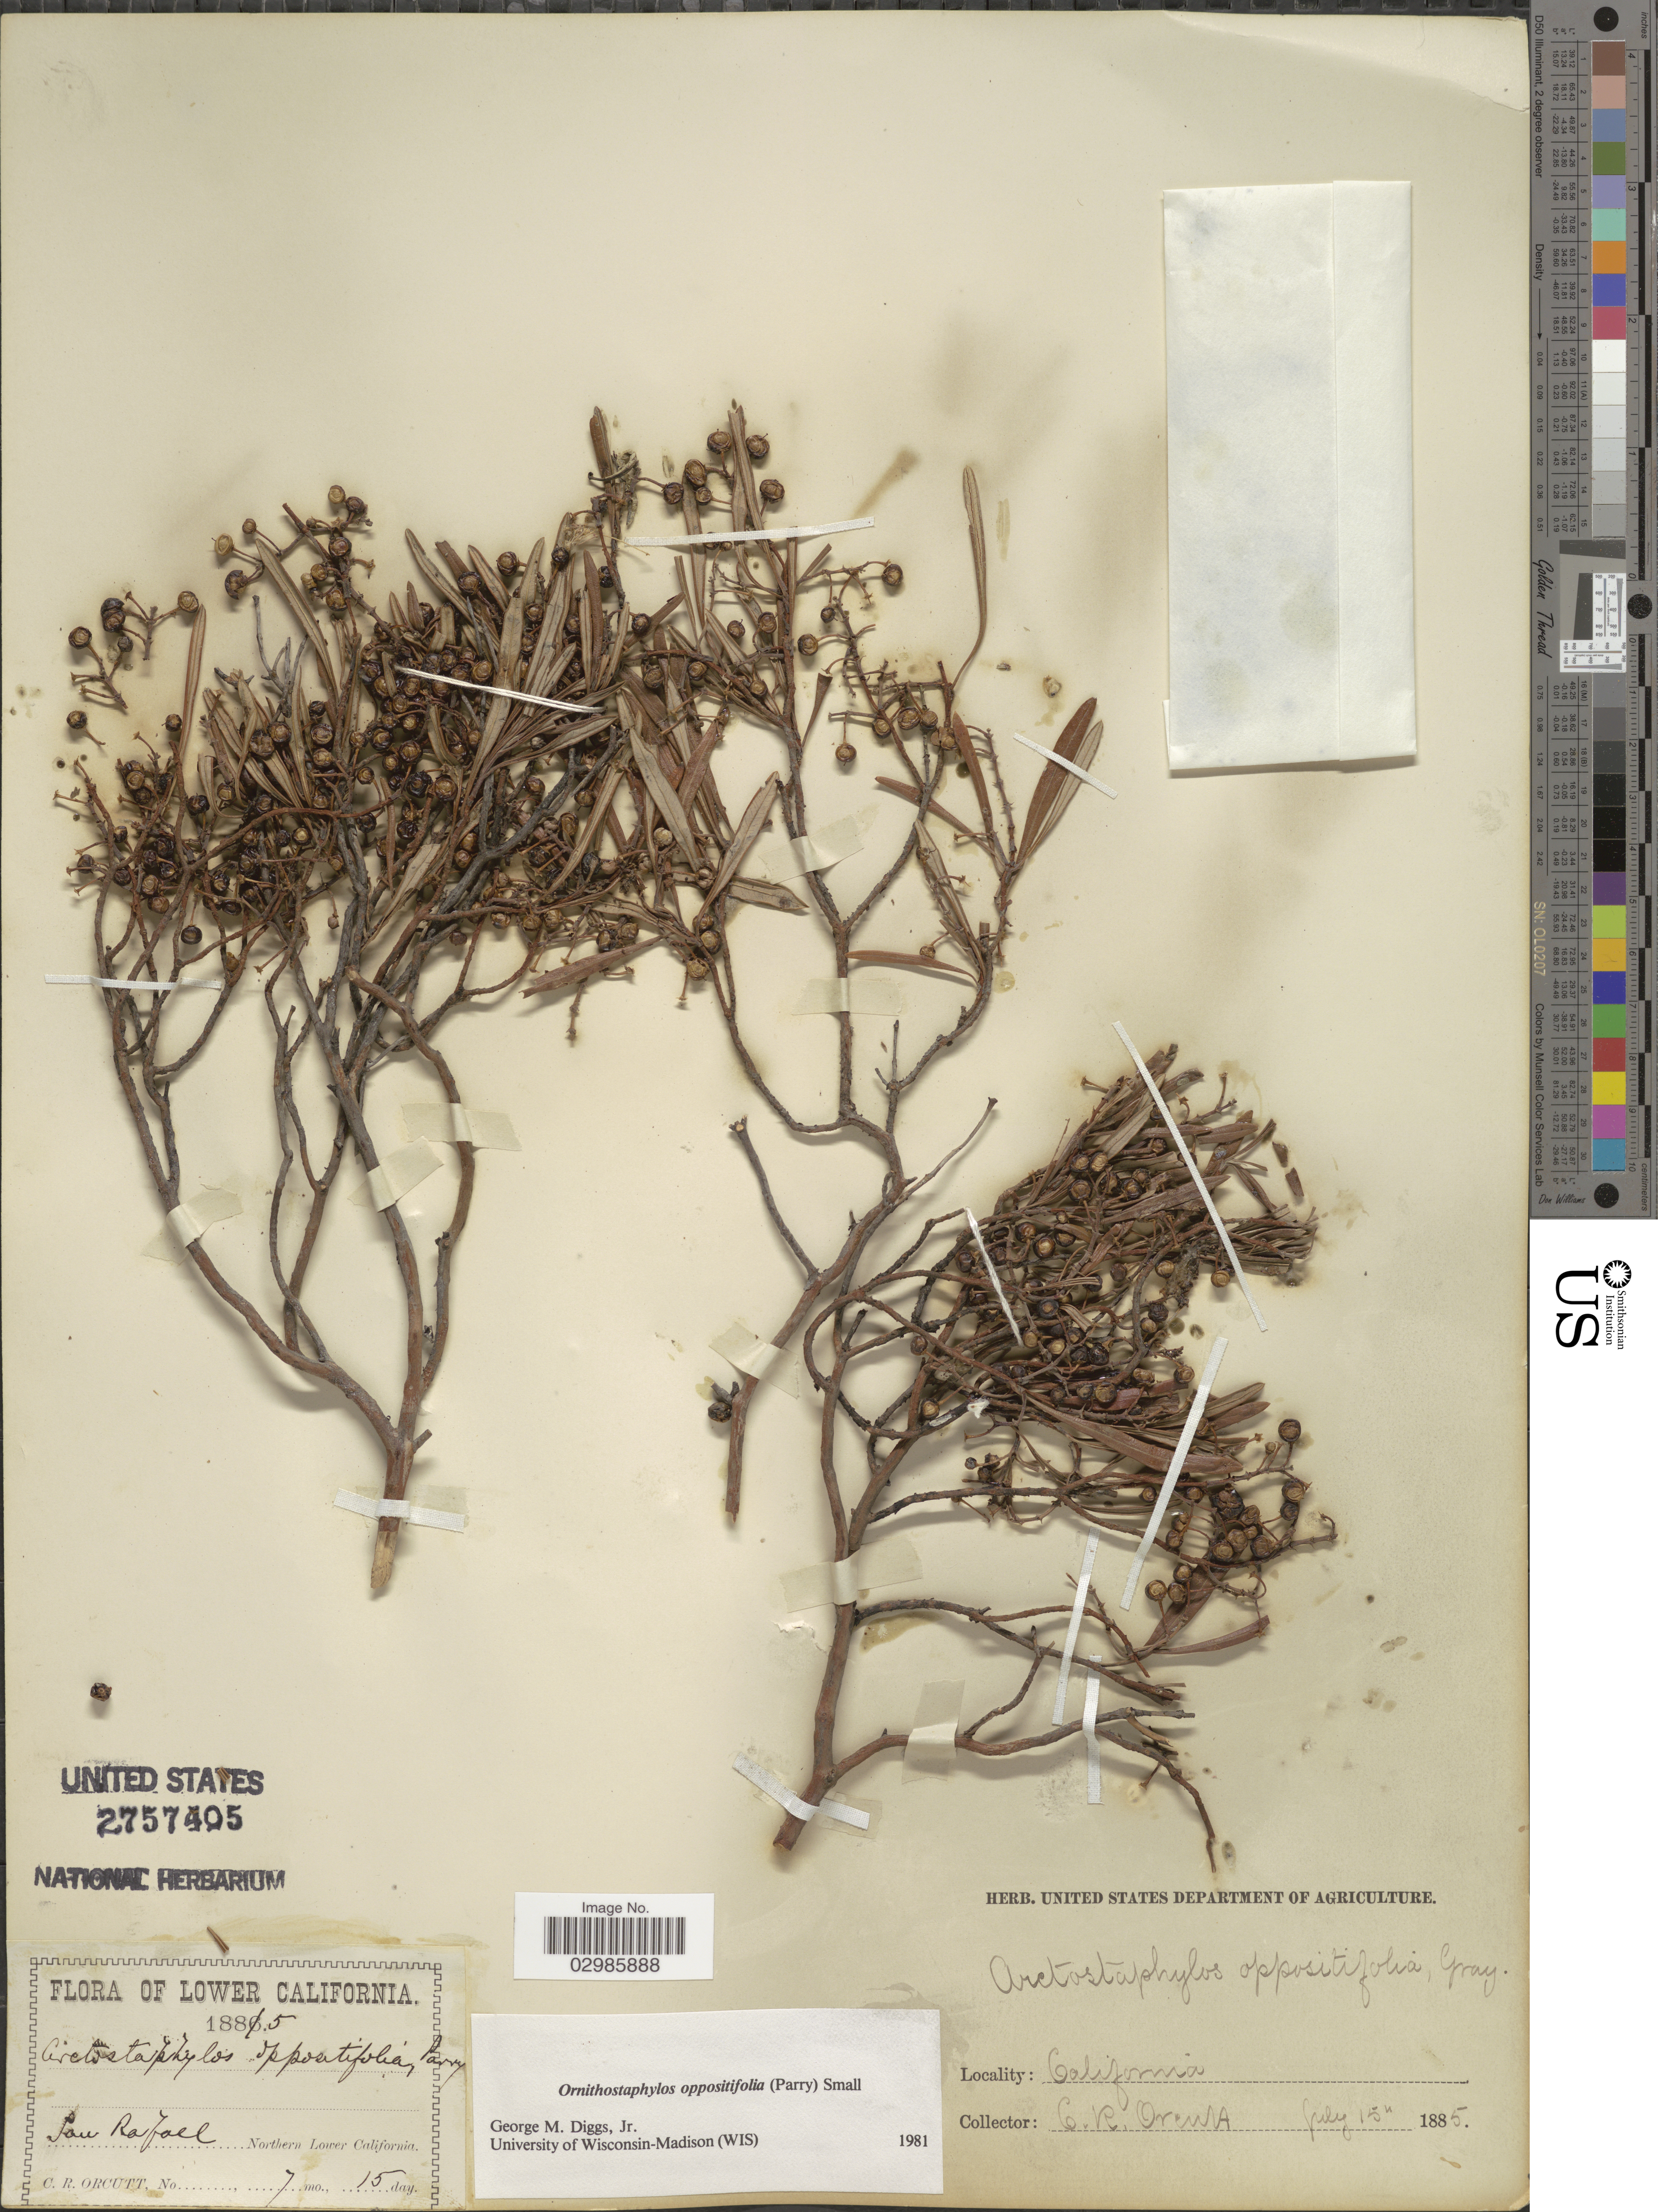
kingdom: Plantae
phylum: Tracheophyta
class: Magnoliopsida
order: Ericales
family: Ericaceae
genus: Ornithostaphylos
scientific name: Ornithostaphylos oppositifolia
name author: (Parry) Small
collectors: C. R. Orcutt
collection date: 1885-07-15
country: Mexico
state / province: Baja California Norte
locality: San Rafael Northern Lower California. Lower California.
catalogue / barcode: US 2757405